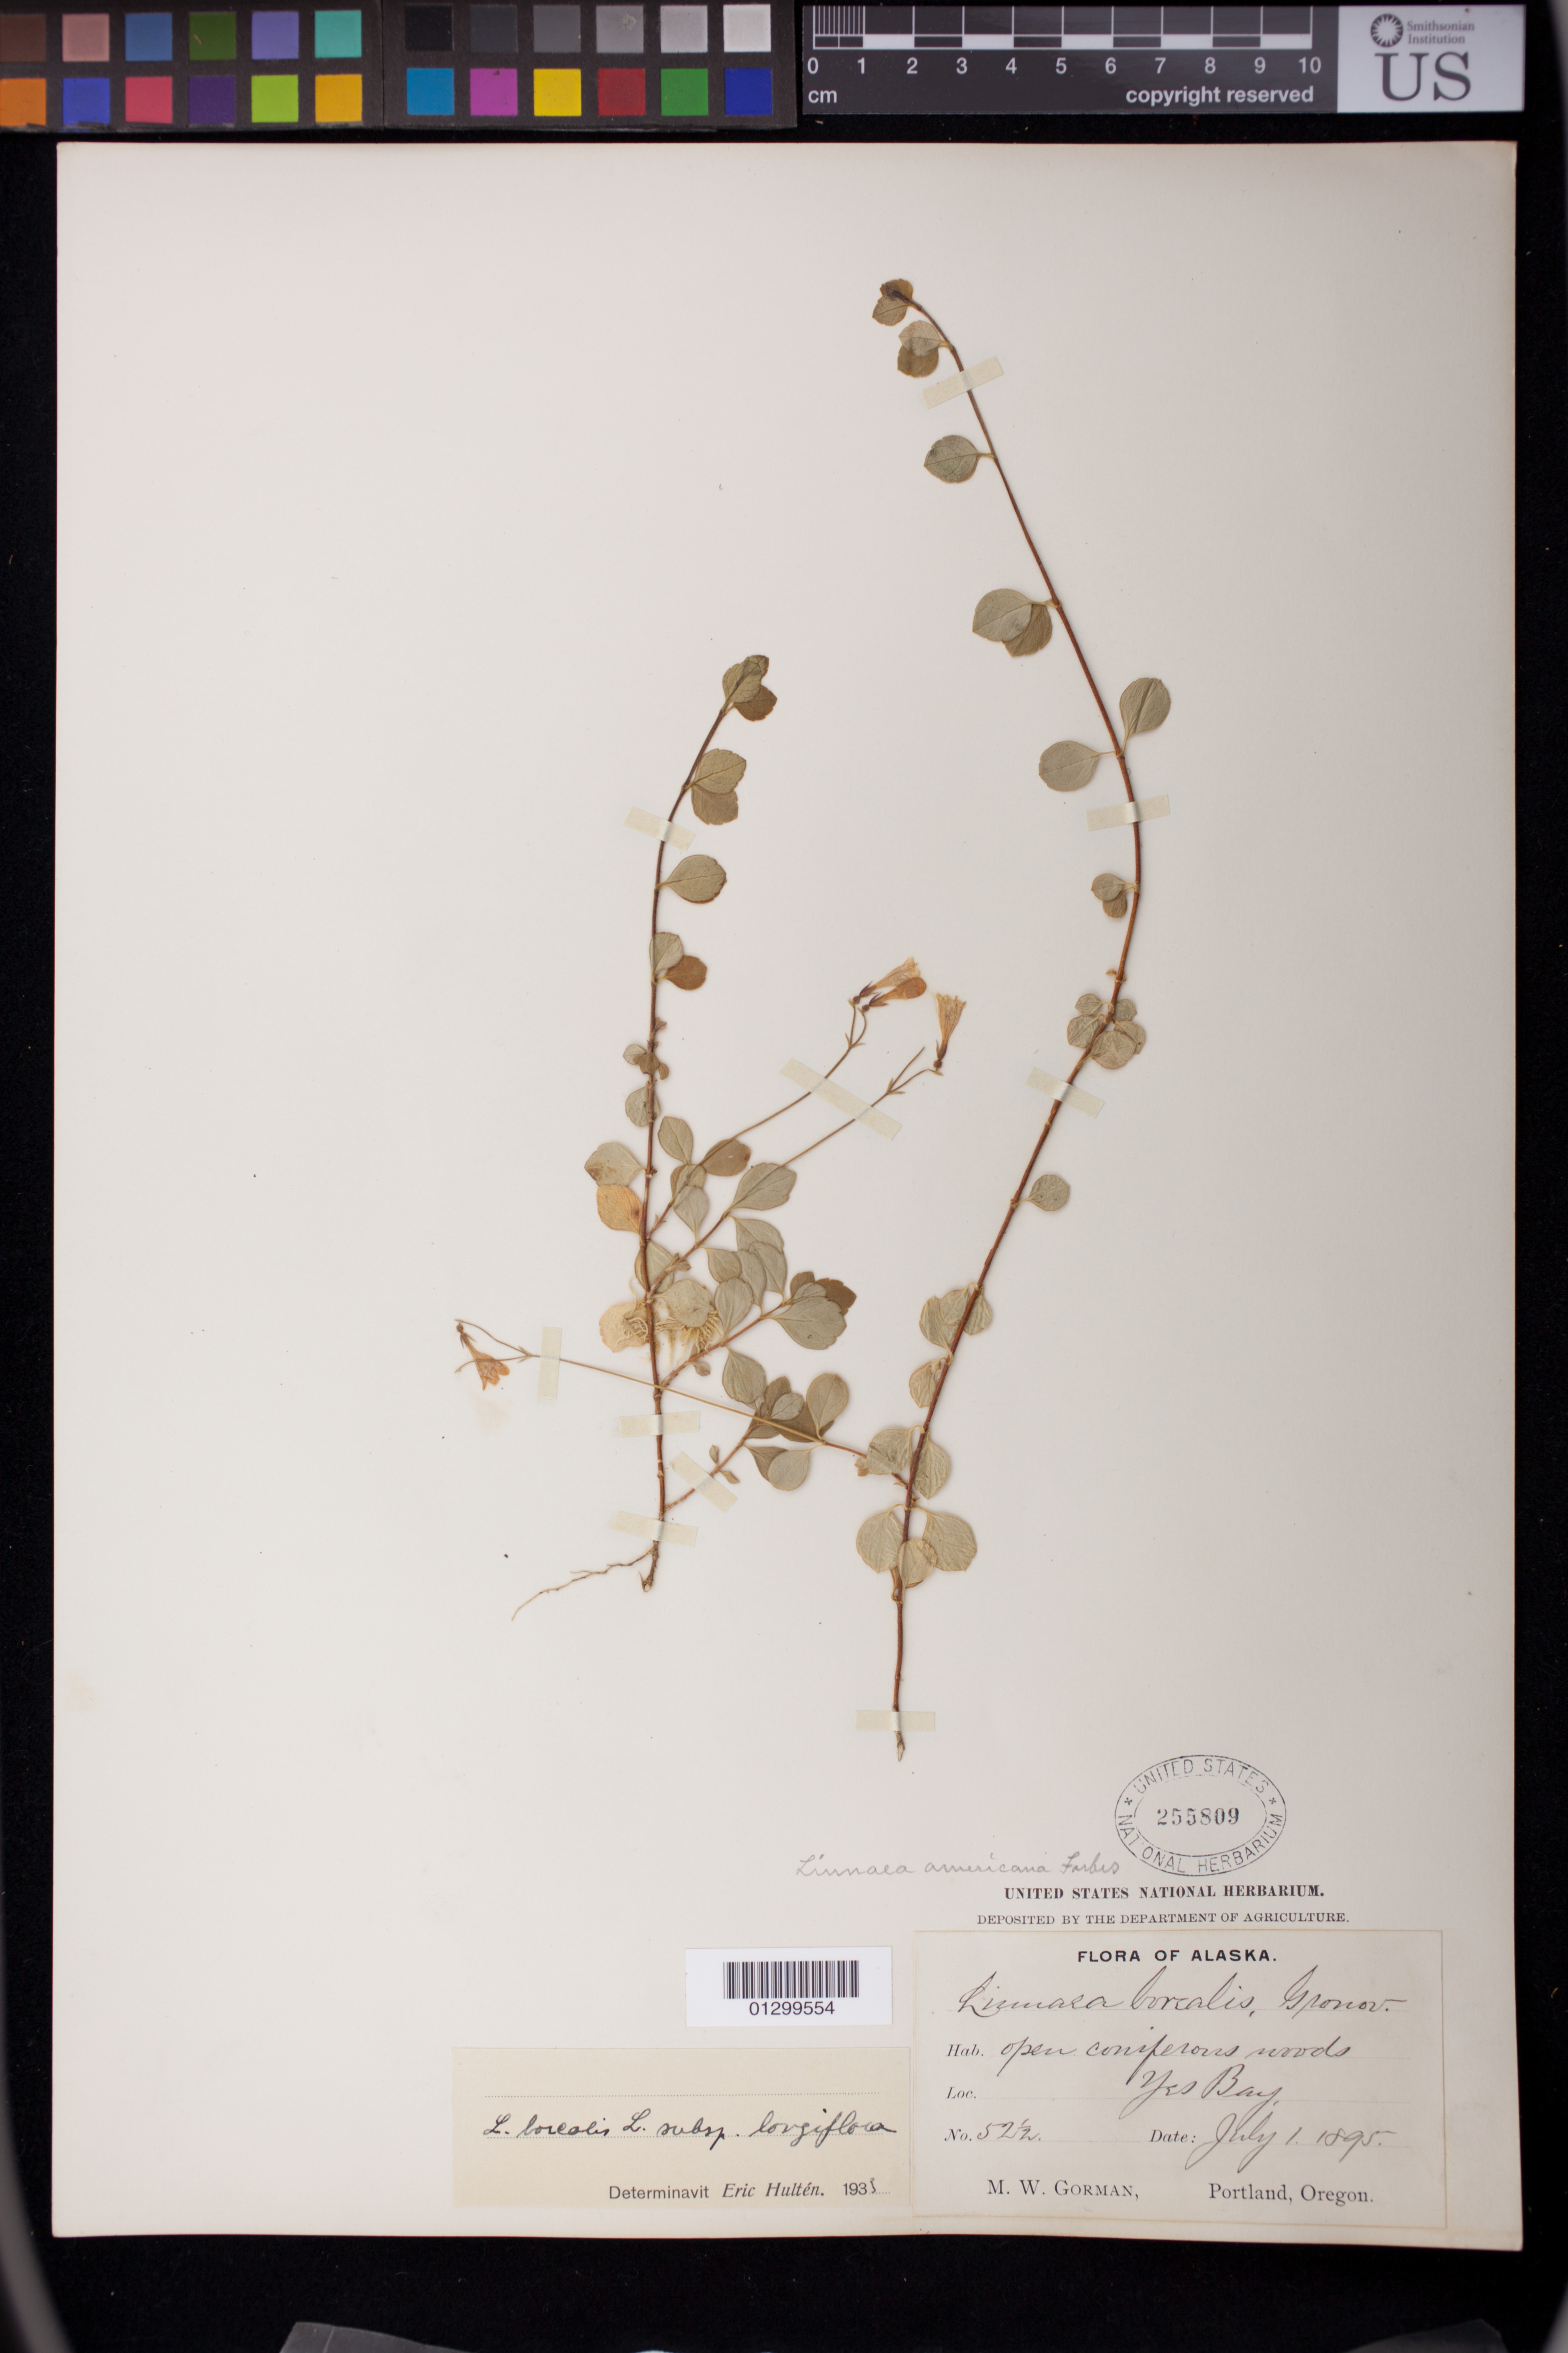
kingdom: Plantae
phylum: Tracheophyta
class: Magnoliopsida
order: Dipsacales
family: Caprifoliaceae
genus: Linnaea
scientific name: Linnaea borealis subsp. longiflora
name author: (Torr.) Piper & Beattie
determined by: Hultén, [O.] Eric G.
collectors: M. W. Gorman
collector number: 52.5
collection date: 1895-07-01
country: United States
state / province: Alaska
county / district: Ketchikan Gateway Borough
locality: Yes Bay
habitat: Open coniferous woods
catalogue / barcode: US 255809